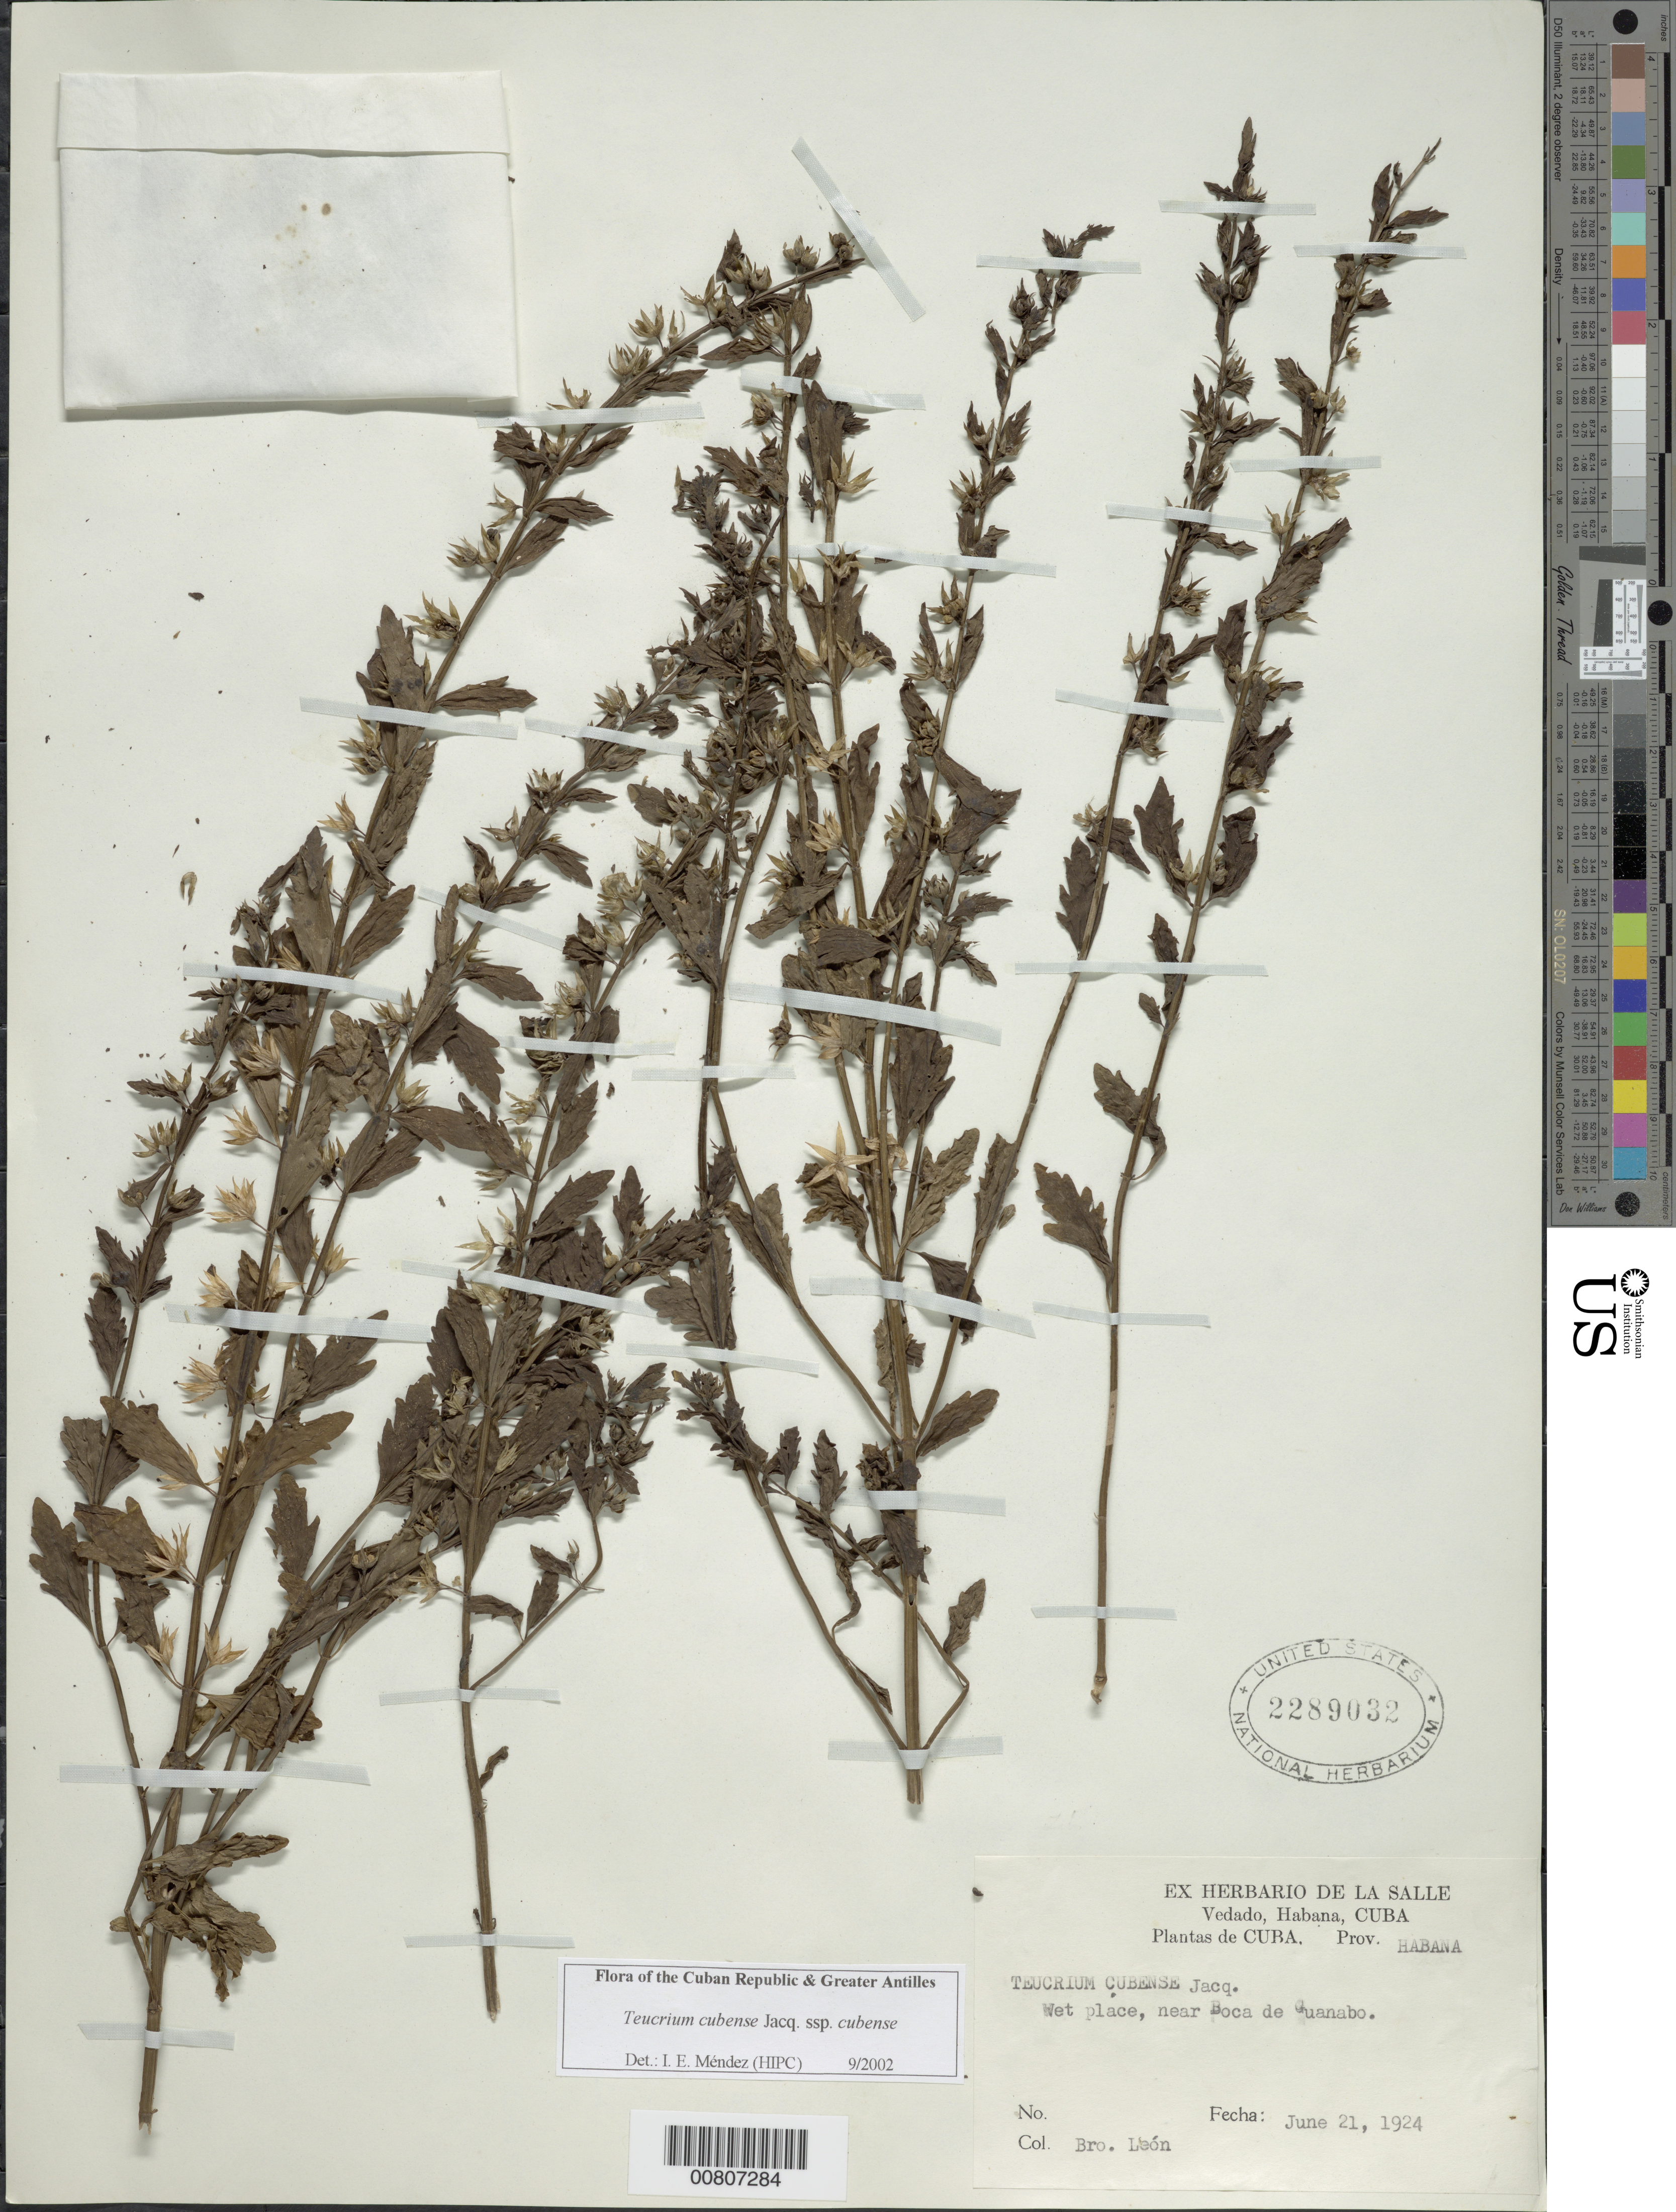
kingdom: Plantae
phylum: Tracheophyta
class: Magnoliopsida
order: Lamiales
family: Lamiaceae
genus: Teucrium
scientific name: Teucrium cubense subsp. cubense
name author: Jacq.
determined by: Méndez, Isidro E., (HIPC)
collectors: Bro. León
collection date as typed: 21 Jun 1924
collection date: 1924-06-21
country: Cuba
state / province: La Habana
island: Cuba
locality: Boca de Guanabo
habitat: Wet place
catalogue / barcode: US 2289032